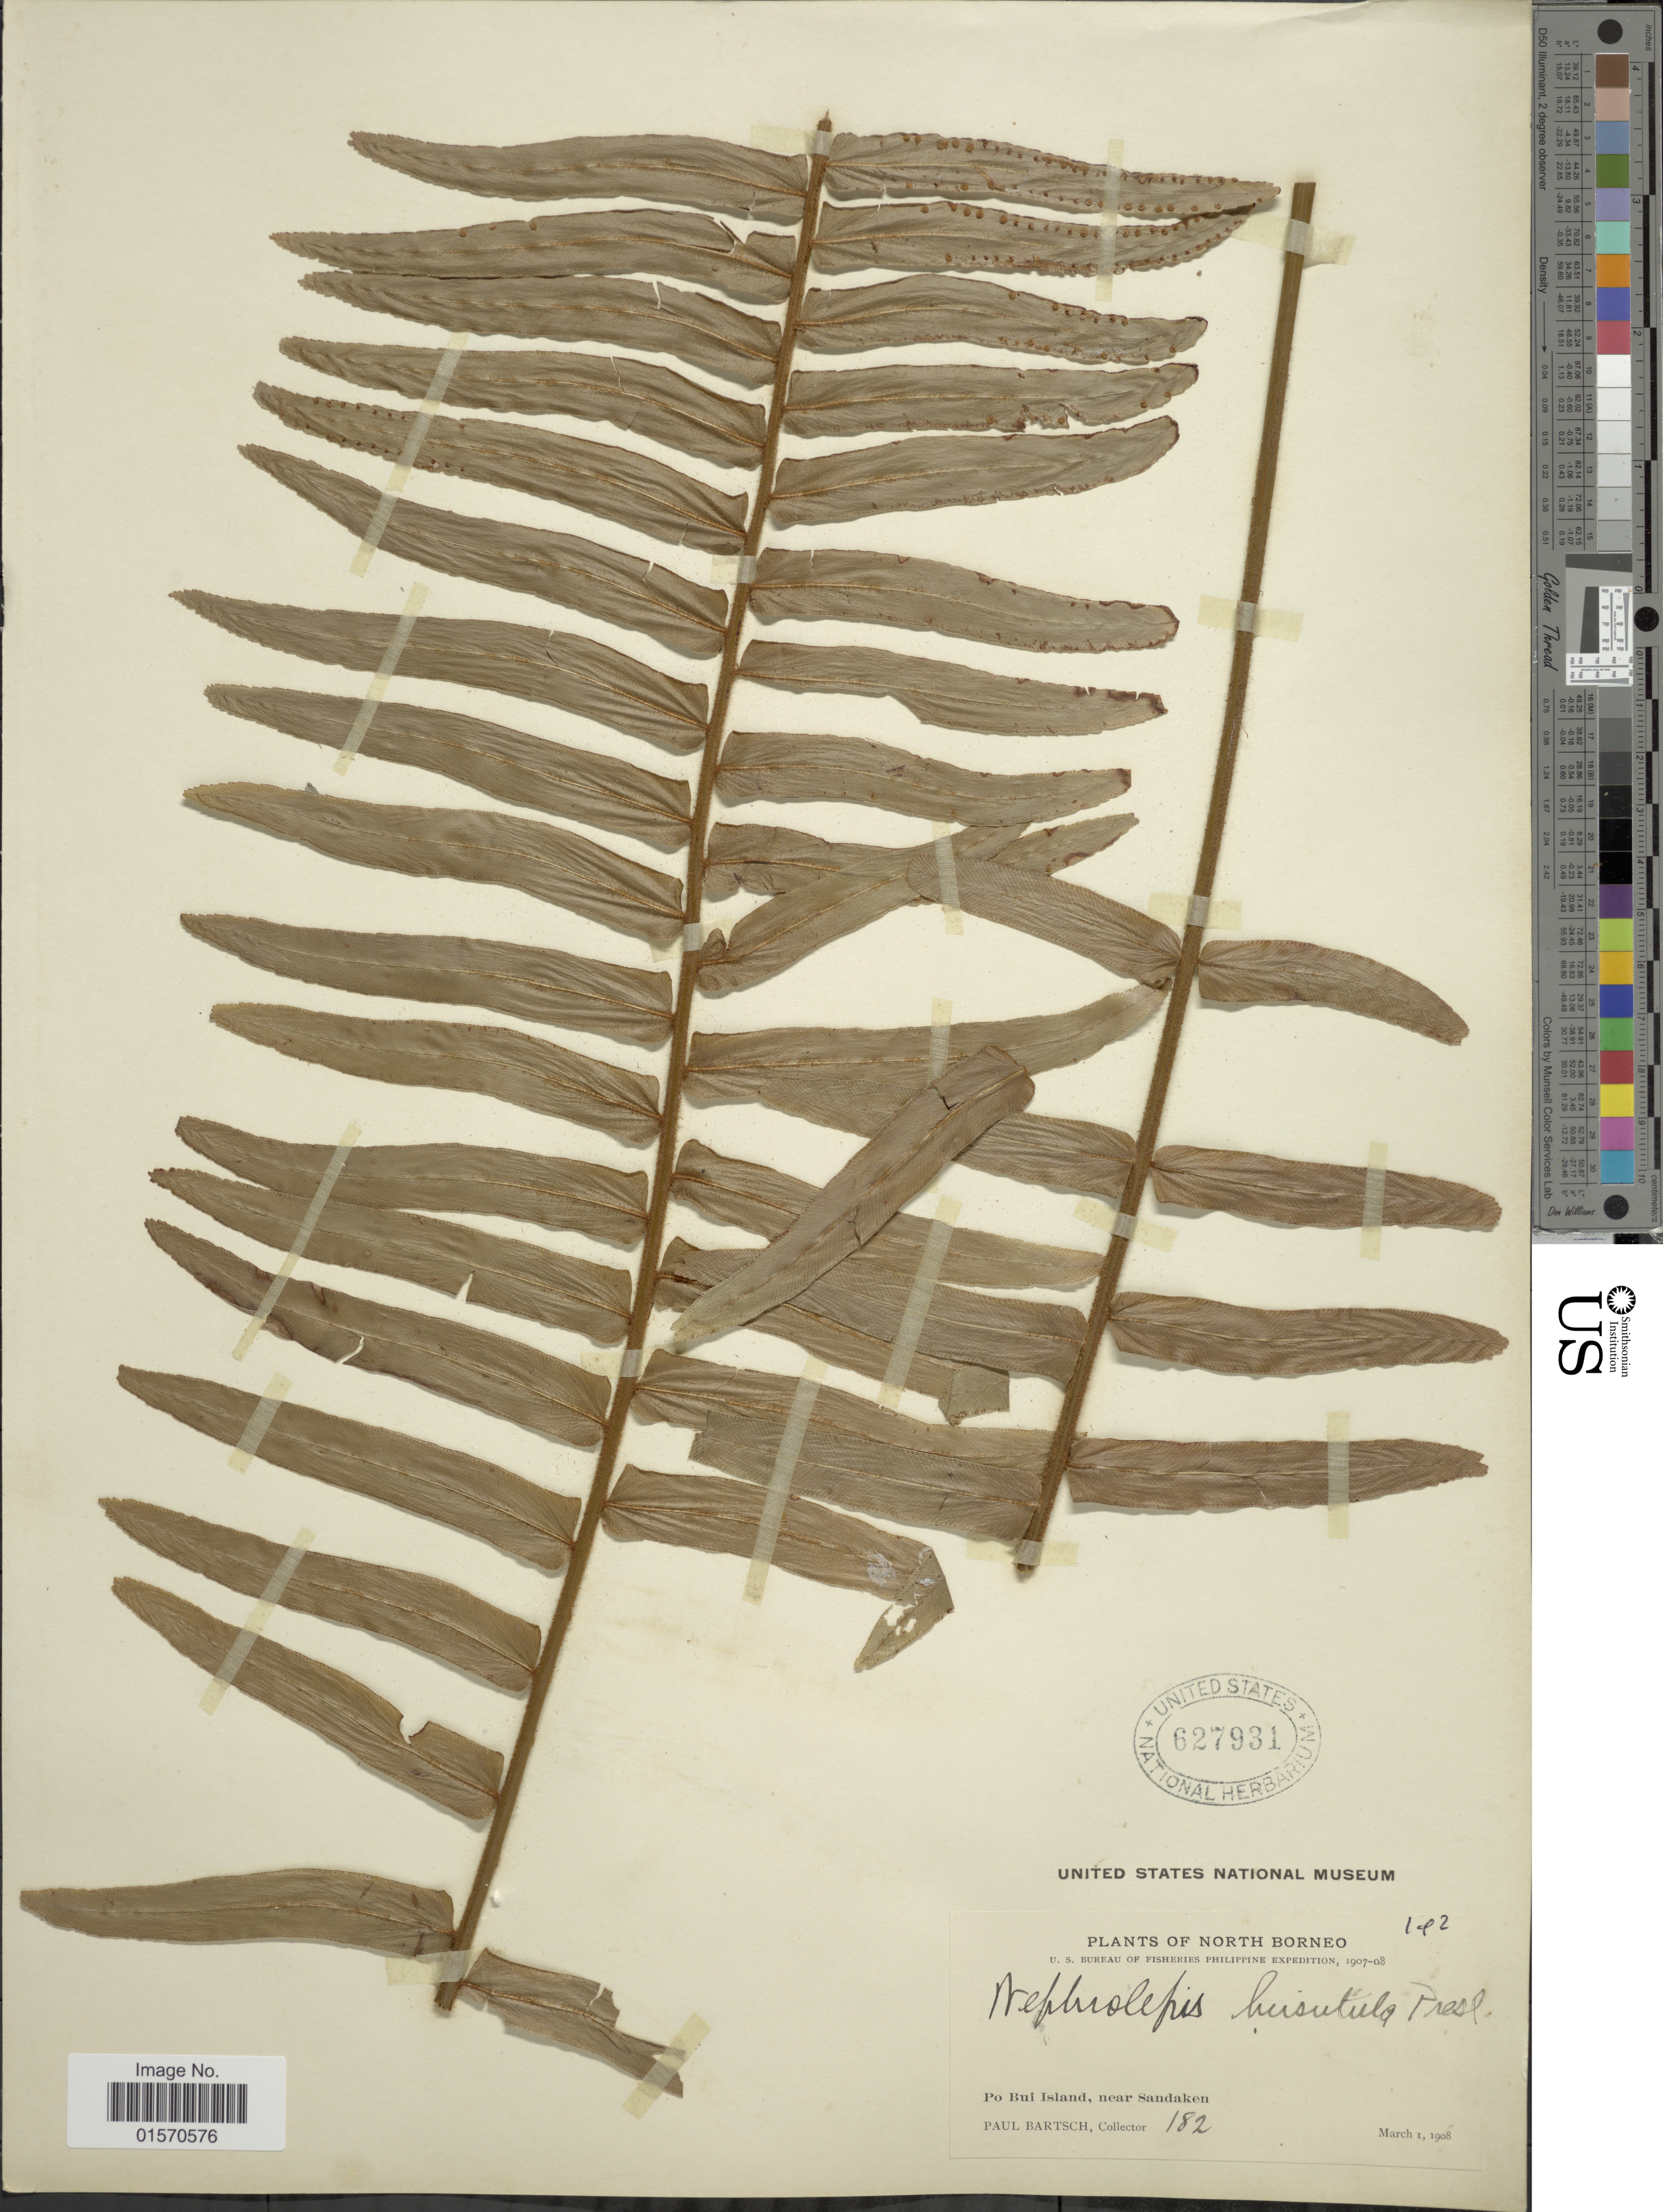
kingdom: Plantae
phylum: Tracheophyta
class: Polypodiopsida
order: Polypodiales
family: Nephrolepidaceae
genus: Nephrolepis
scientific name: Nephrolepis hirsutula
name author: (G. Forst.) C. Presl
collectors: P. Bartsch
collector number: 182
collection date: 1908-03-01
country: Malaysia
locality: North Borneo. Po Bui Island, near Sandaken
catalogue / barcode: US 627931